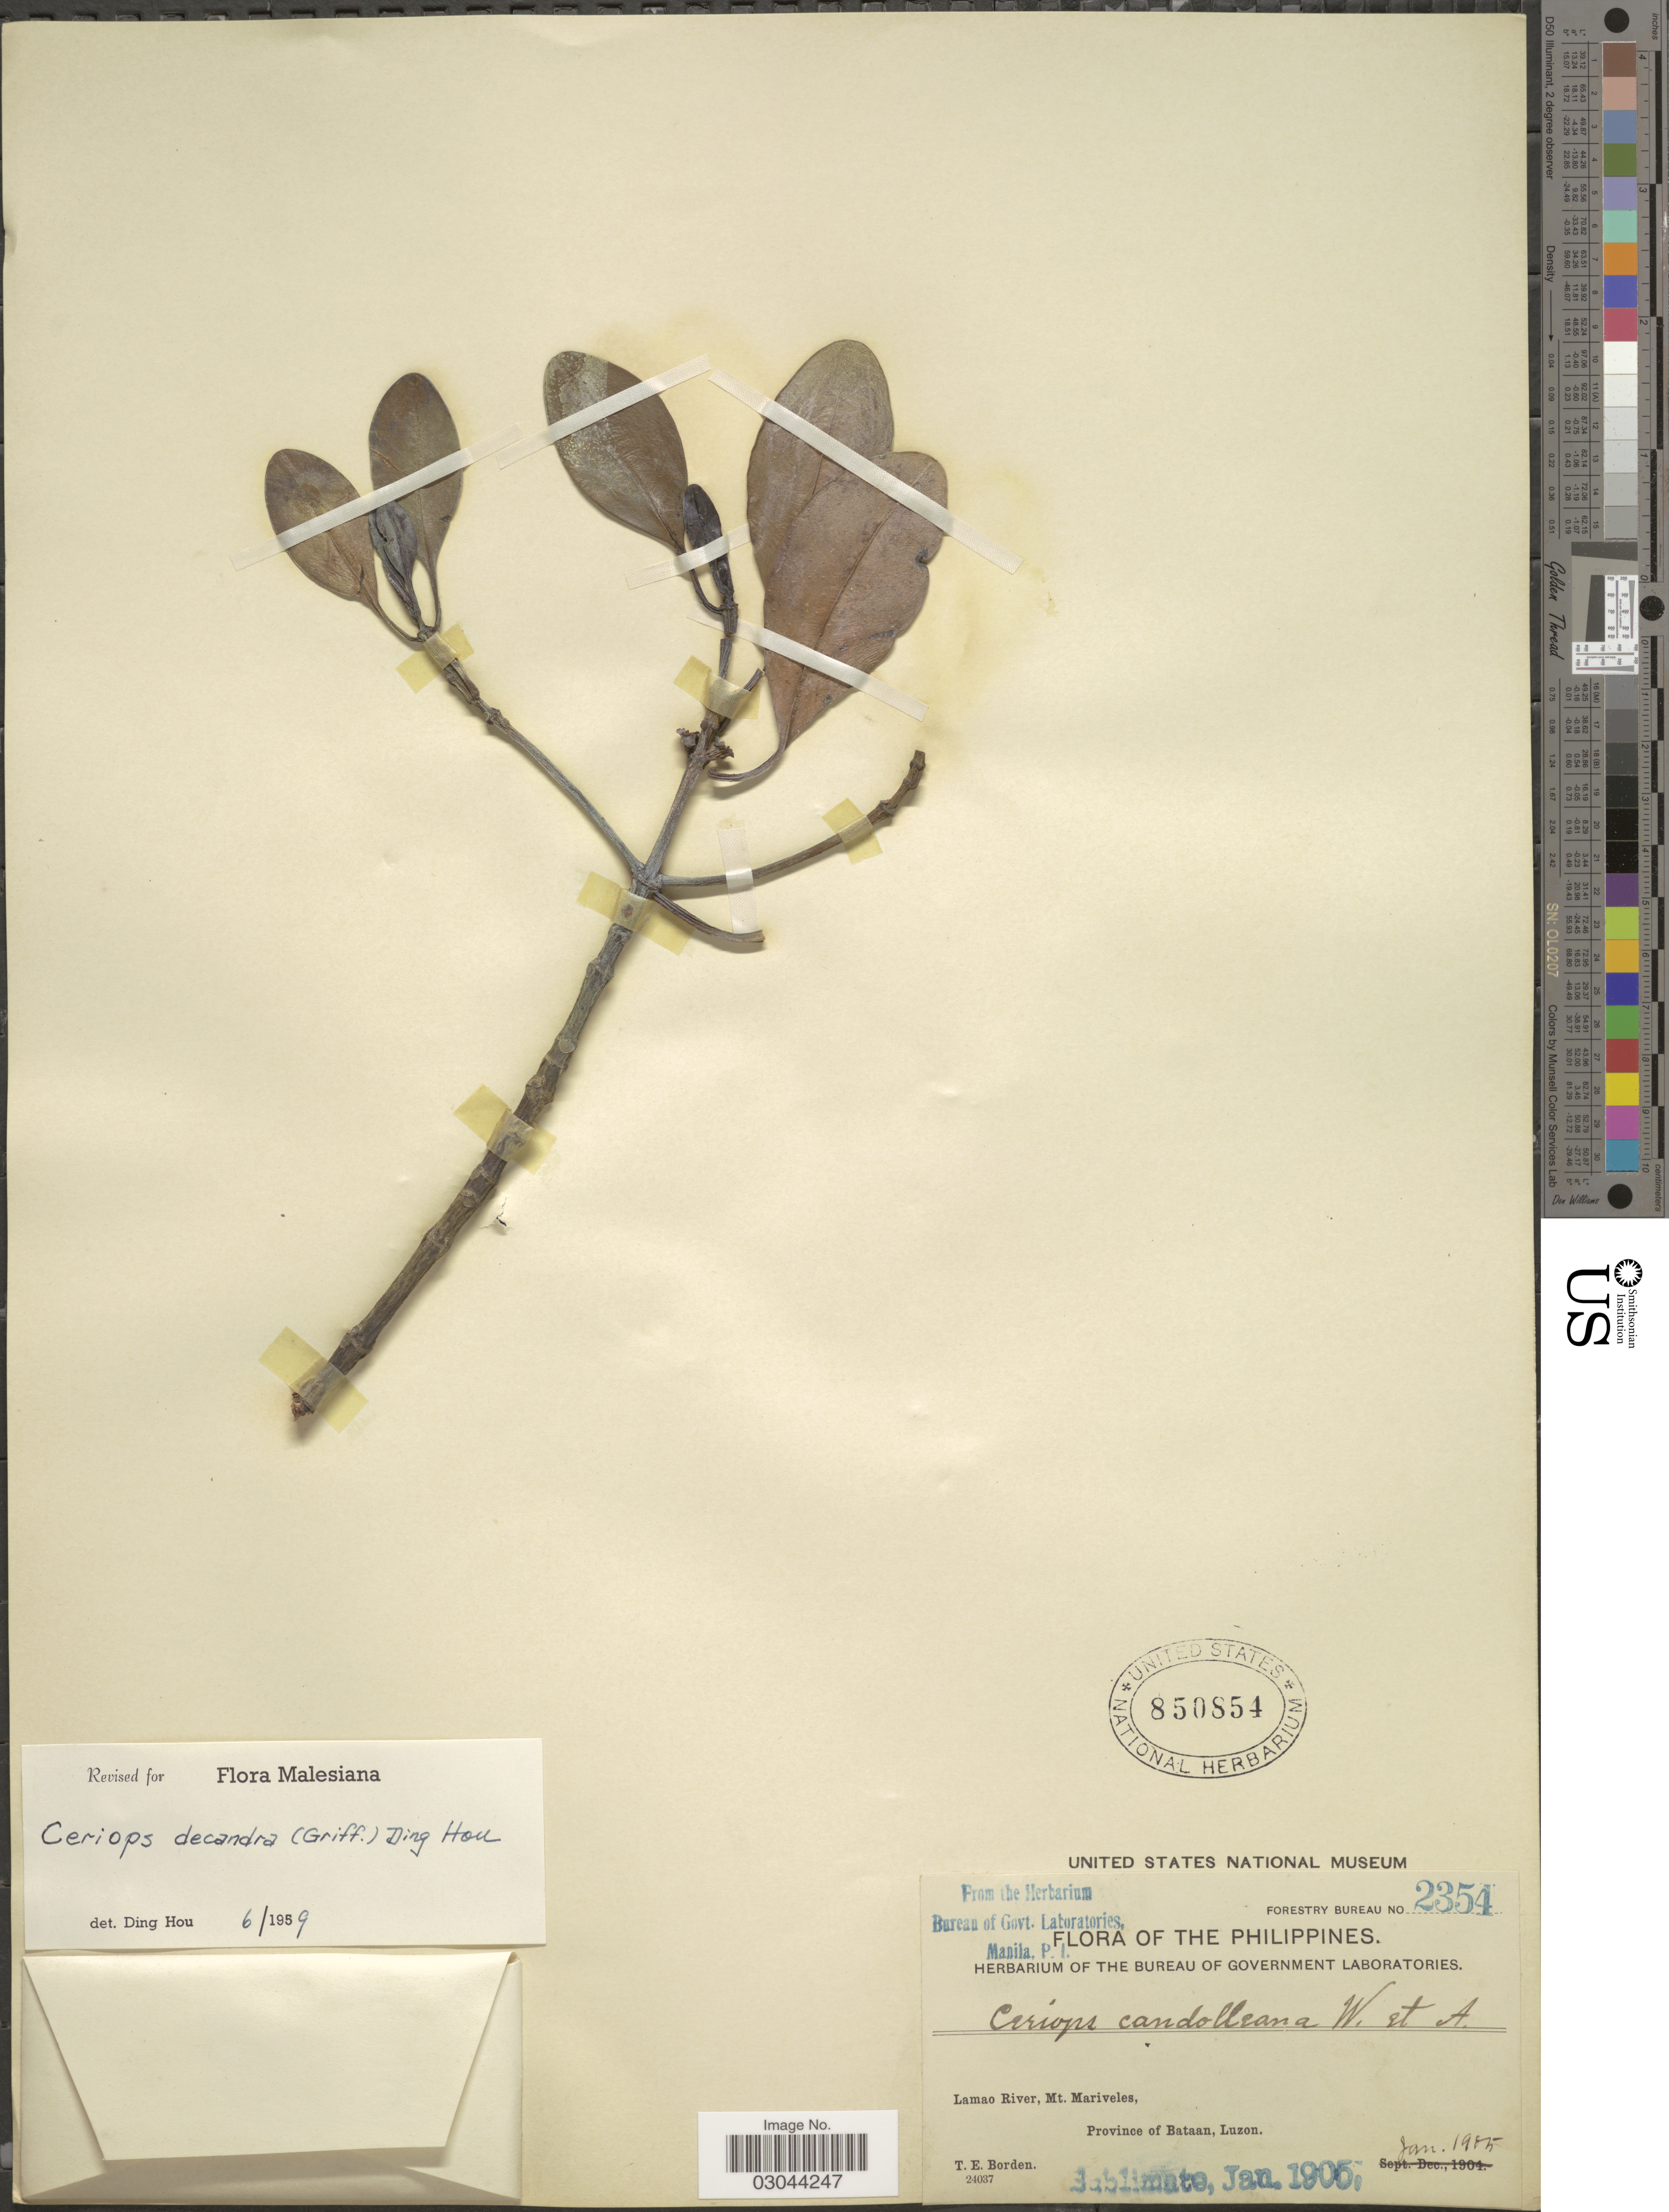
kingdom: Plantae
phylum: Tracheophyta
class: Magnoliopsida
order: Malpighiales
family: Rhizophoraceae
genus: Ceriops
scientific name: Ceriops decandra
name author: (Griff.) Ding Hou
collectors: T. E. Borden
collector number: Forestry Bureau 2354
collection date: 1985-01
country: Philippines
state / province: Cagayan Valley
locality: Lamao River, Mt. Mariveles, Province of Bataan, Luzon.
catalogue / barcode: US 850854